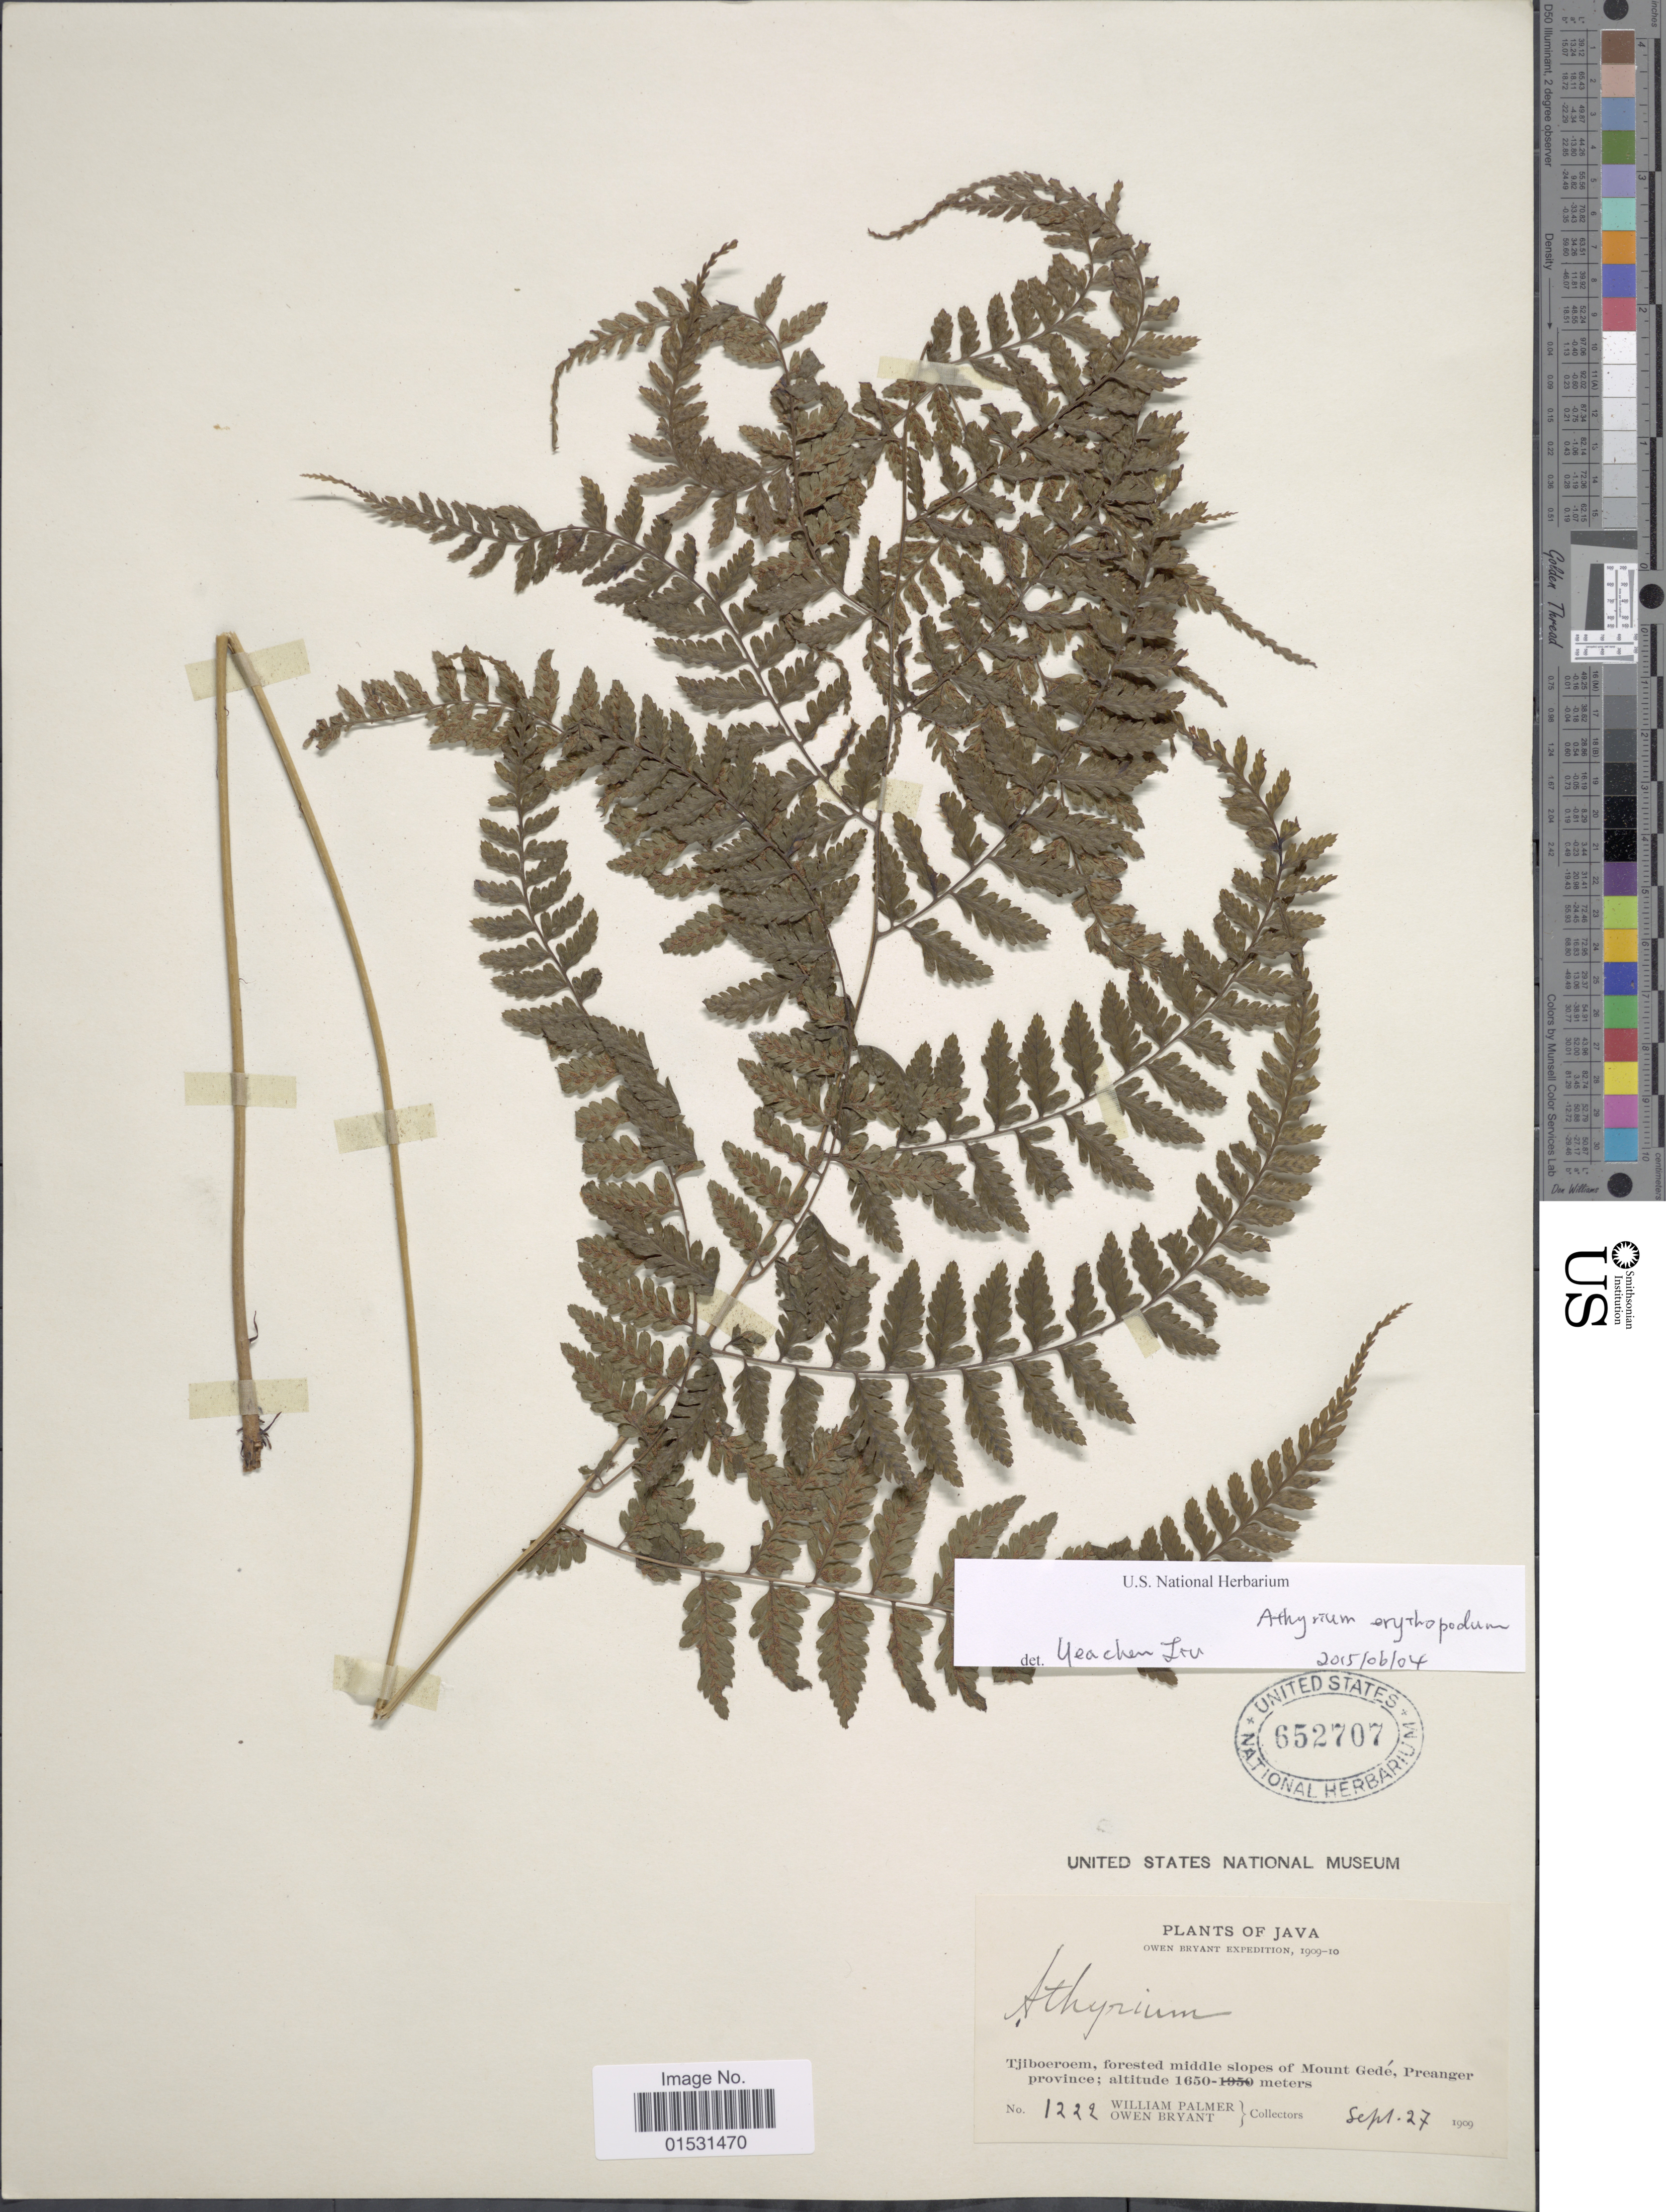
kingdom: Plantae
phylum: Tracheophyta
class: Polypodiopsida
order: Polypodiales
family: Athyriaceae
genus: Athyrium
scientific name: Athyrium erythropodum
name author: Hayata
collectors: W. Palmer & O. Bryant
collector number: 1222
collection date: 1909-09-27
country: Indonesia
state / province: Java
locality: Tjiboeroem, forested middle slopes of Mount Gede, Preanger province.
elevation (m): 1650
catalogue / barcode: US 652707